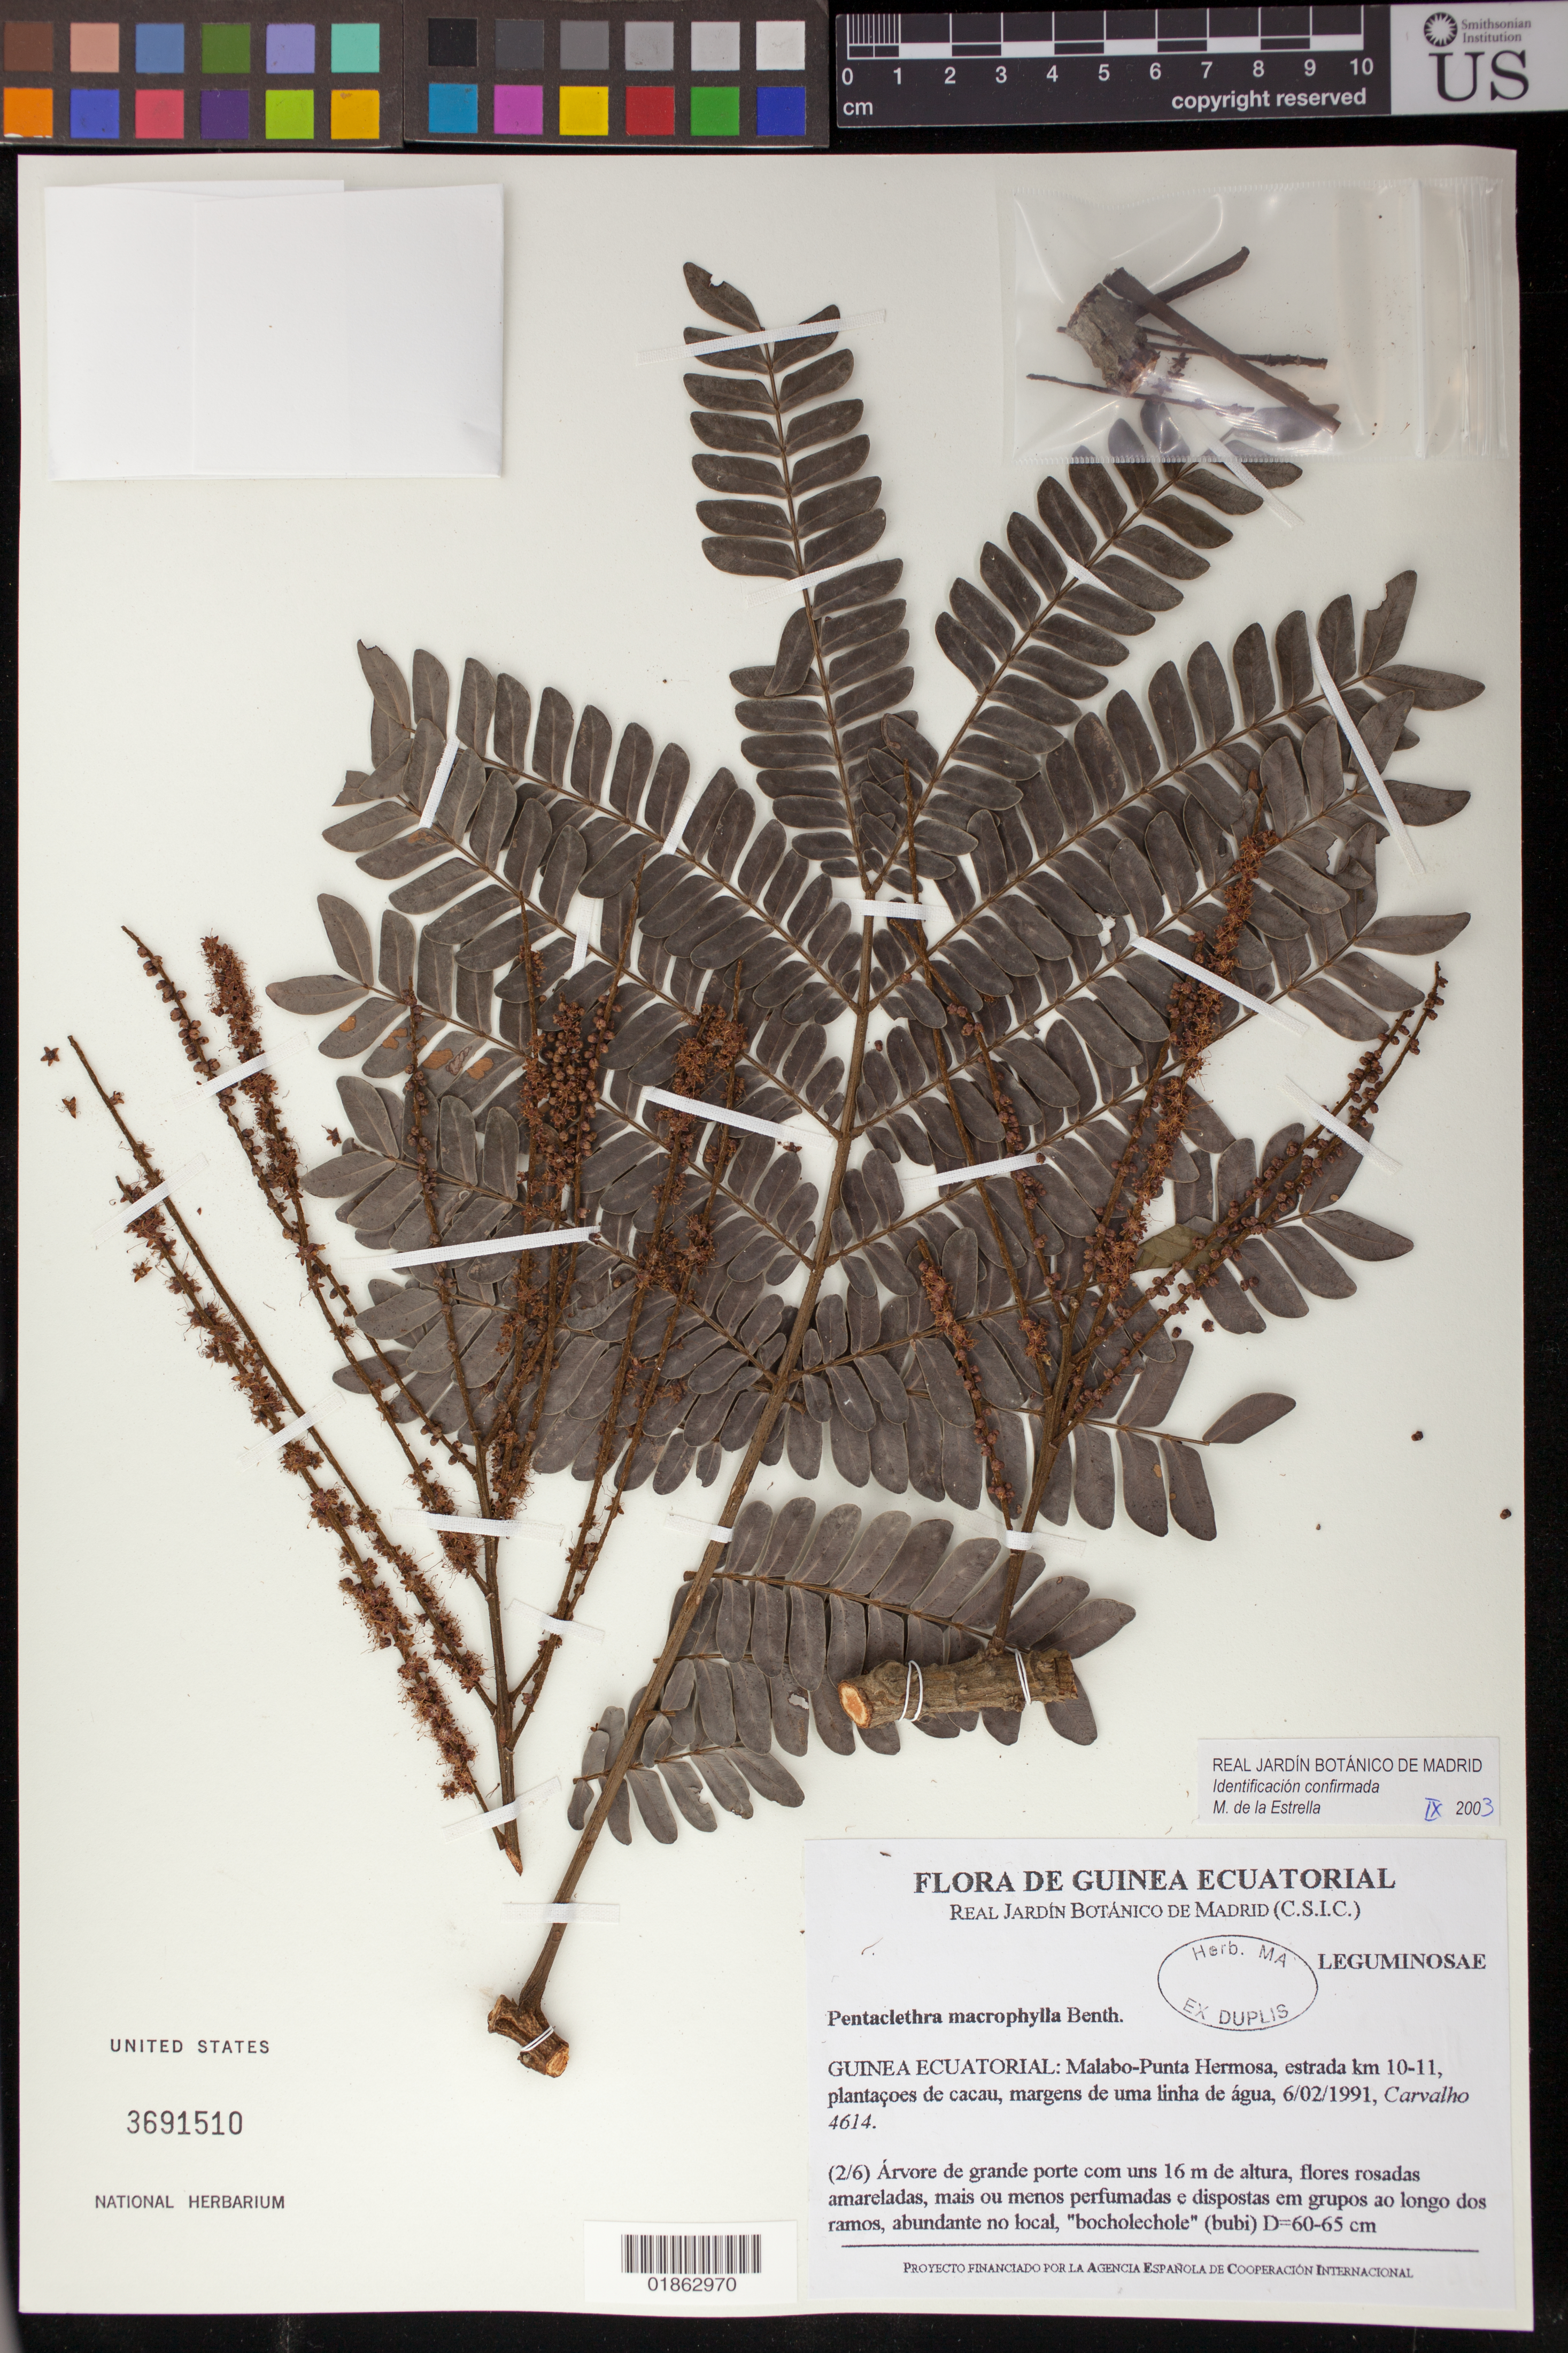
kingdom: Plantae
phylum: Tracheophyta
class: Magnoliopsida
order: Fabales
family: Fabaceae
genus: Pentaclethra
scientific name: Pentaclethra macrophylla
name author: Benth.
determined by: de la Estrella, M.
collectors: Carvalho, --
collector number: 4614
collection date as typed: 6/02/1991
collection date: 1991-02-06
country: Equatorial Guinea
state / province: Bioko Norte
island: Bioko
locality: Malabo-Punta Hermosa, estrada km 10-11, plantacoes de cacau, margens de uma linha de agua.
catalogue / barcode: US 3691510